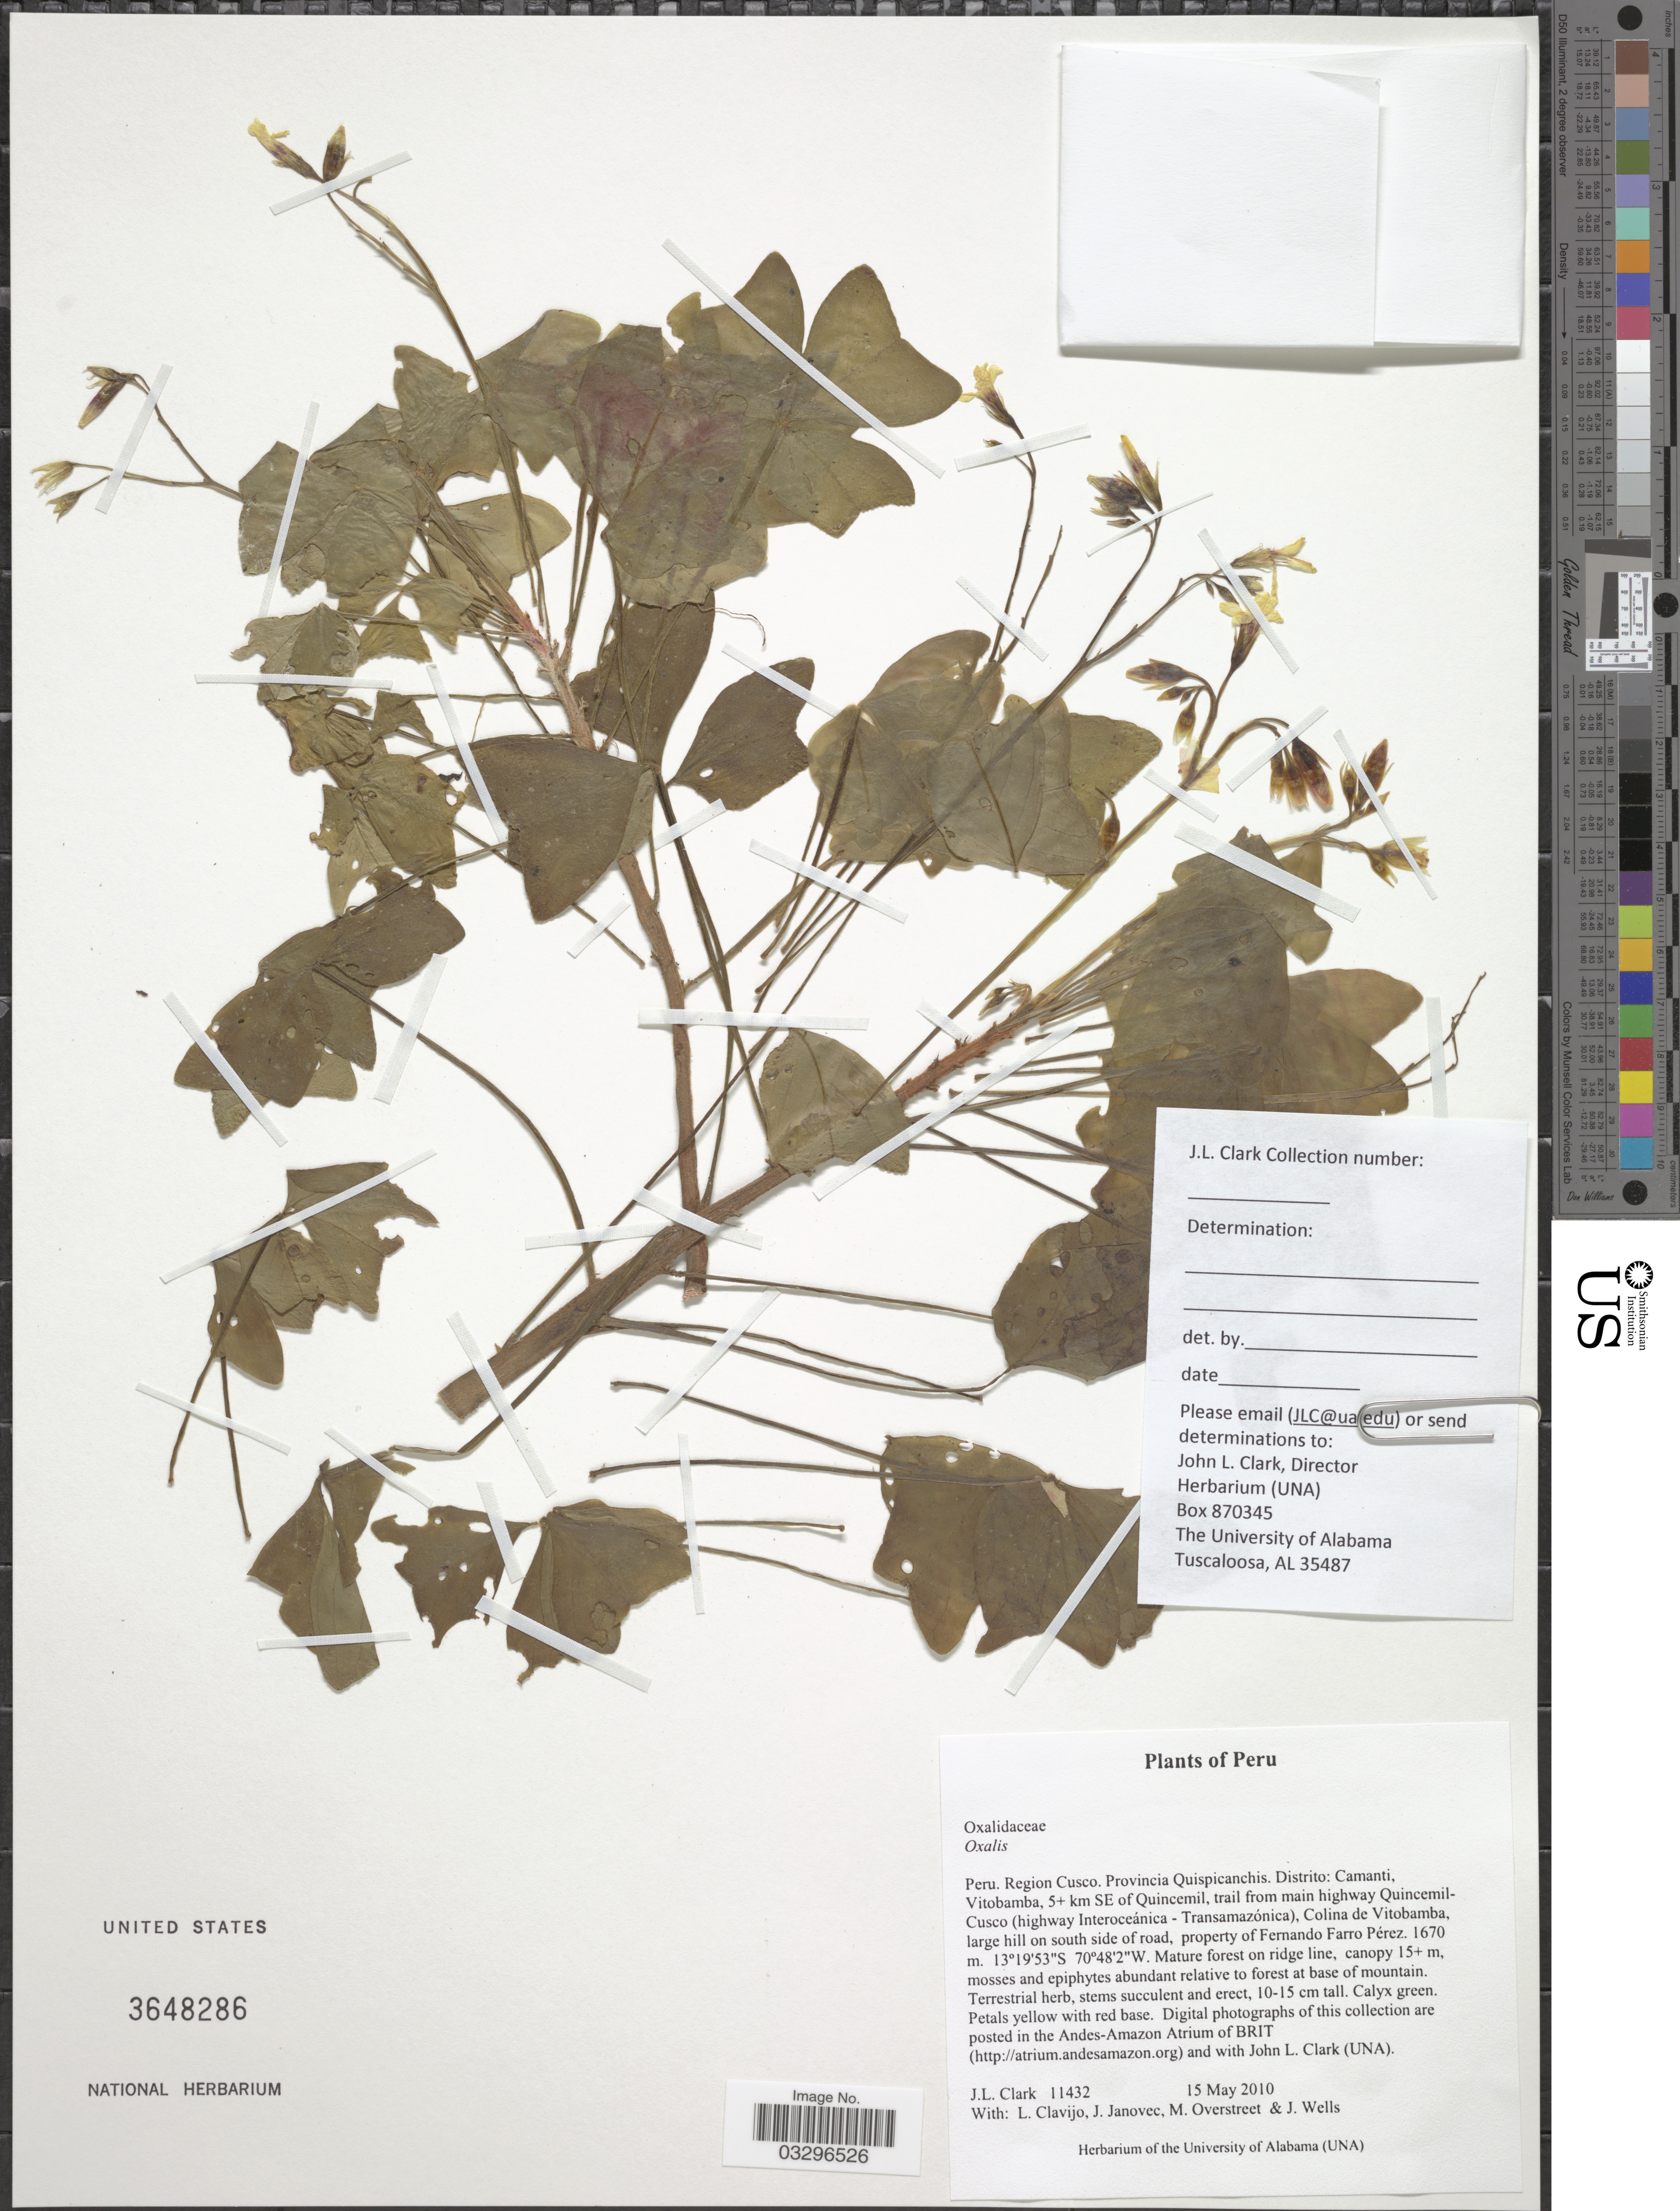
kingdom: Plantae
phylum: Tracheophyta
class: Magnoliopsida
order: Oxalidales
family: Oxalidaceae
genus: Oxalis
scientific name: Oxalis sp.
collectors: J. L. Clark, L. Clavijo, J. Janovec, M. Overstreet & J. Wells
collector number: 11432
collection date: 2010-05-15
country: Peru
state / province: Cusco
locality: Region Cusco. Provincia Quispicanchis. Distrito: Camanti, Vitobamba, 5+ km SE of Quincemil, trail from main highway Quincemil-Cusco (highway Interoceánica - Transamazónica), Colina de Vitobamba, large hill on south side of road, property of Fernando Farro Pérez.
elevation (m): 1670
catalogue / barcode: US 3648286